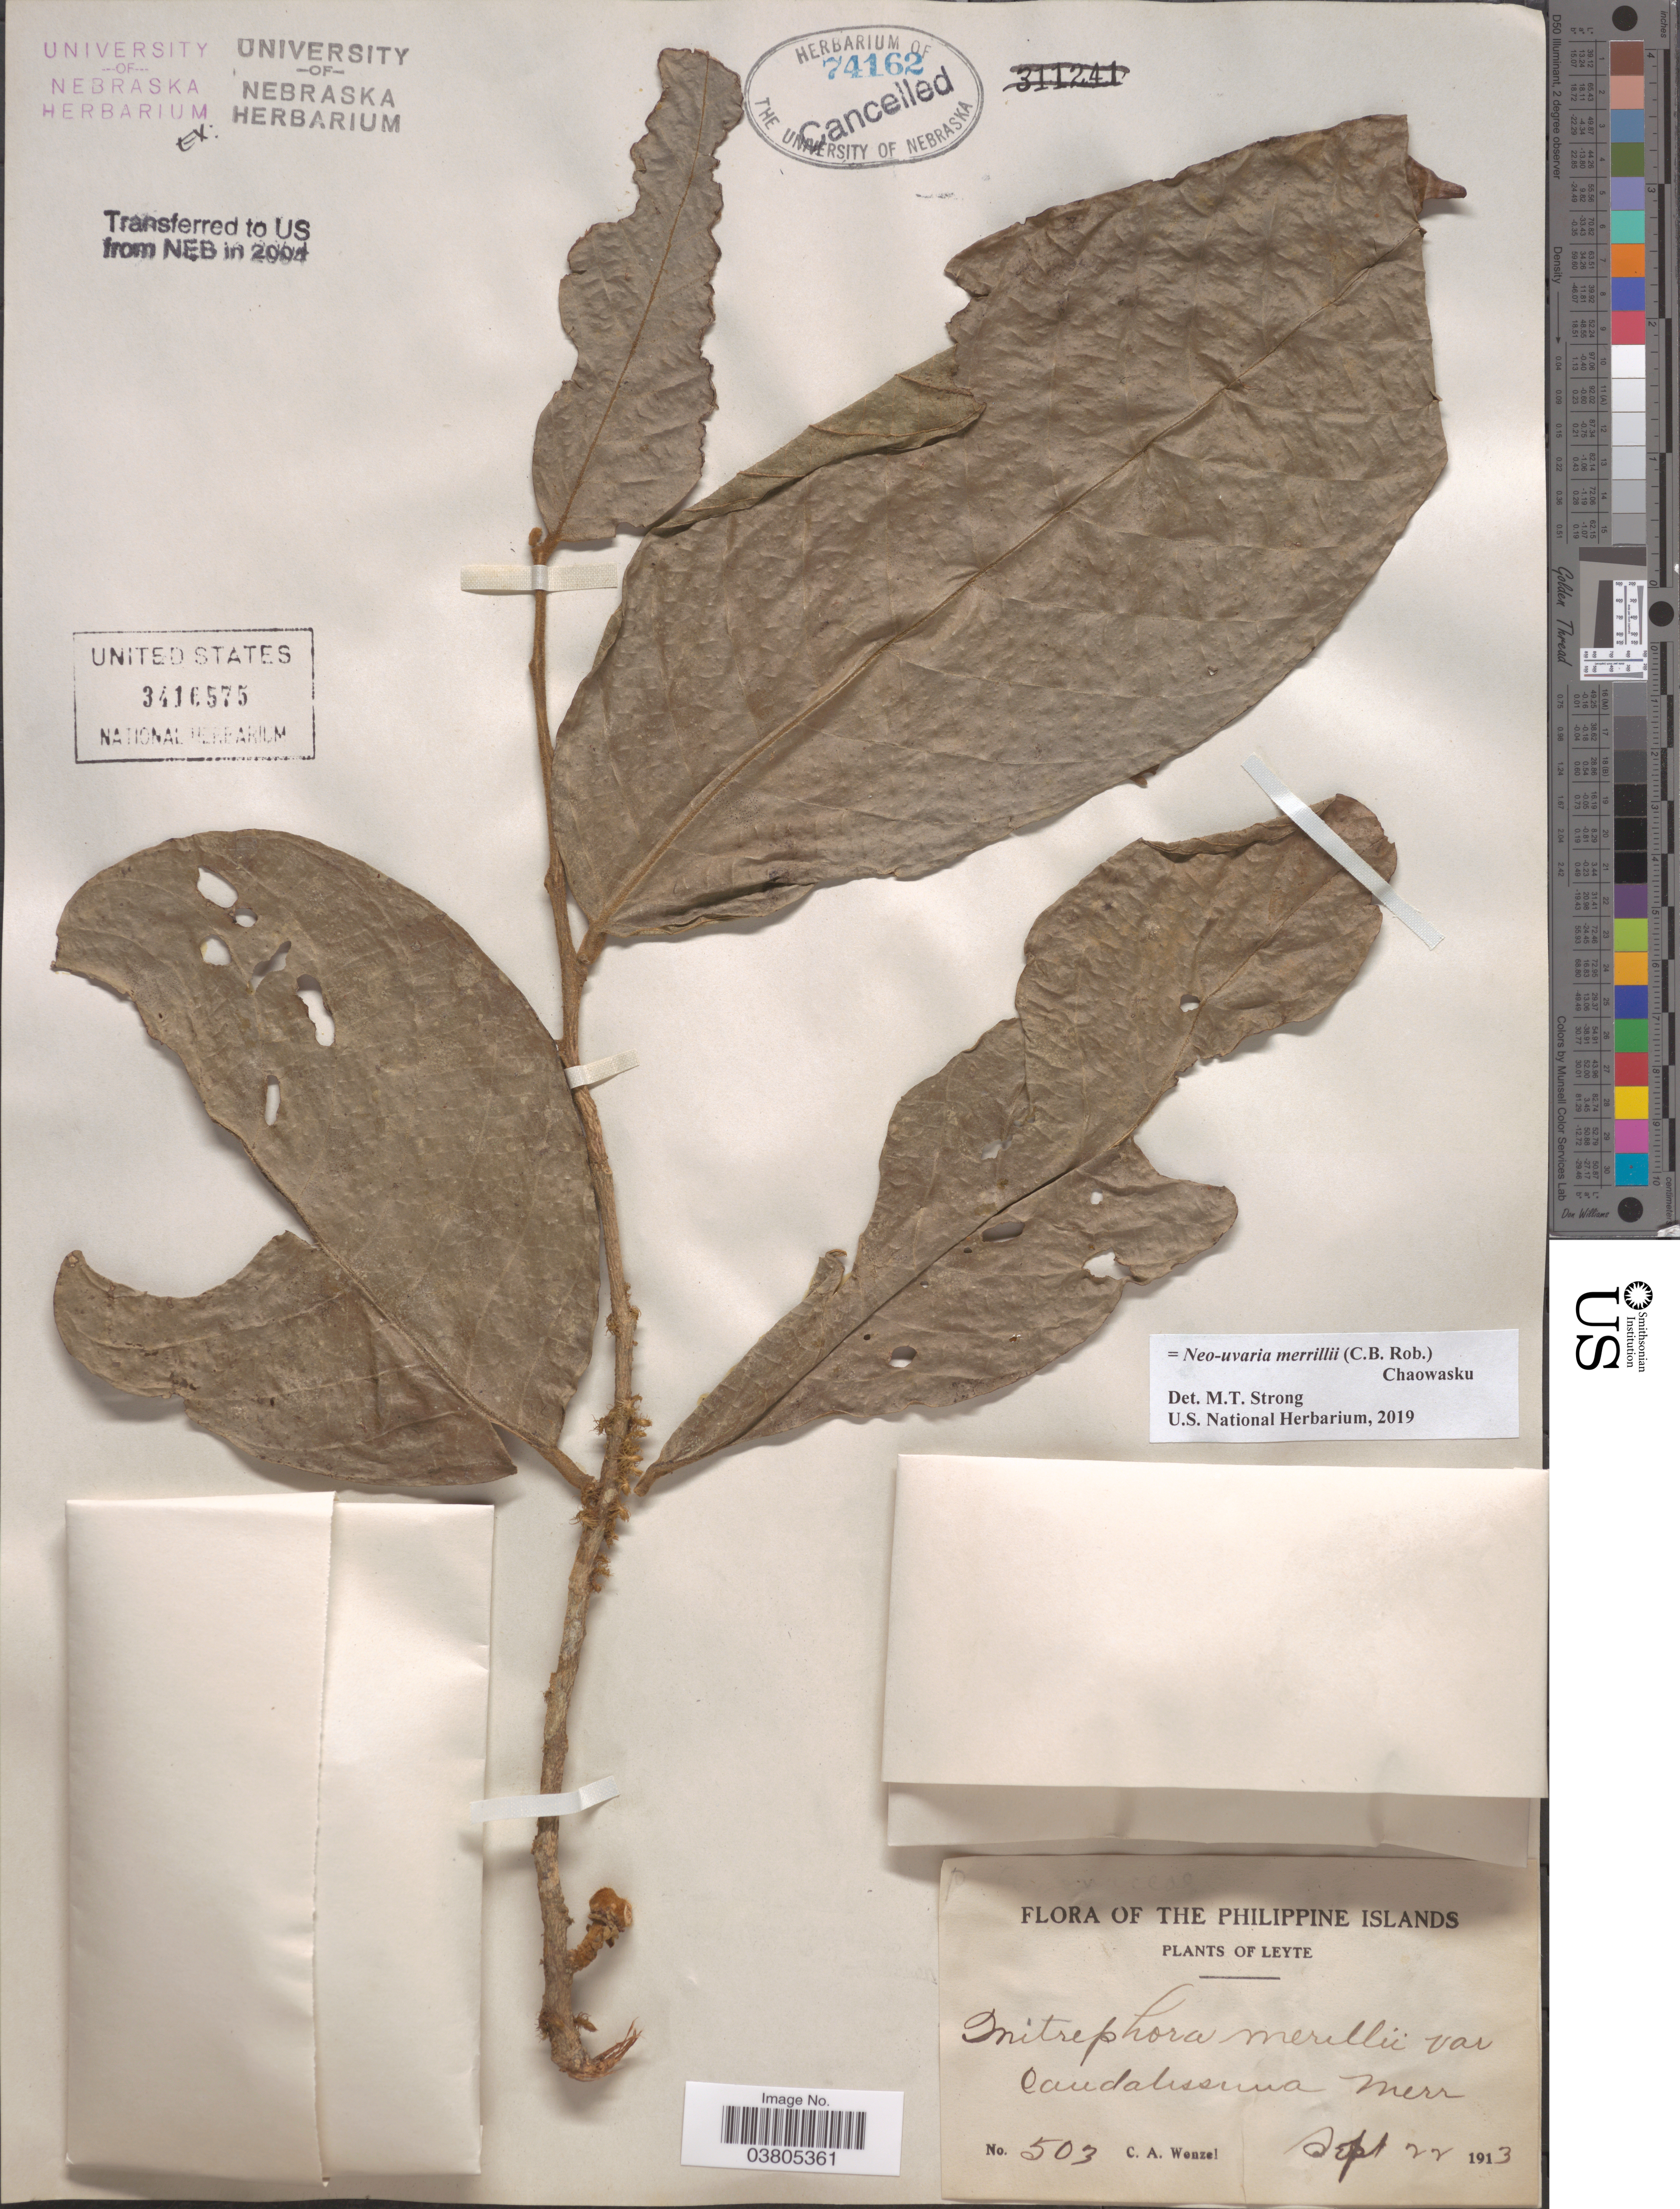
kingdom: Plantae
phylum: Tracheophyta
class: Magnoliopsida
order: Magnoliales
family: Annonaceae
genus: Neo-Uvaria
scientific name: Neo-uvaria merrillii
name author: (C.B. Rob.) Chaowasku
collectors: C. Wenzel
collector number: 503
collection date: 1913-09-22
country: Philippines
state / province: Eastern Visayas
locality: Philippine Islands. Leyte.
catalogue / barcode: US 3416575